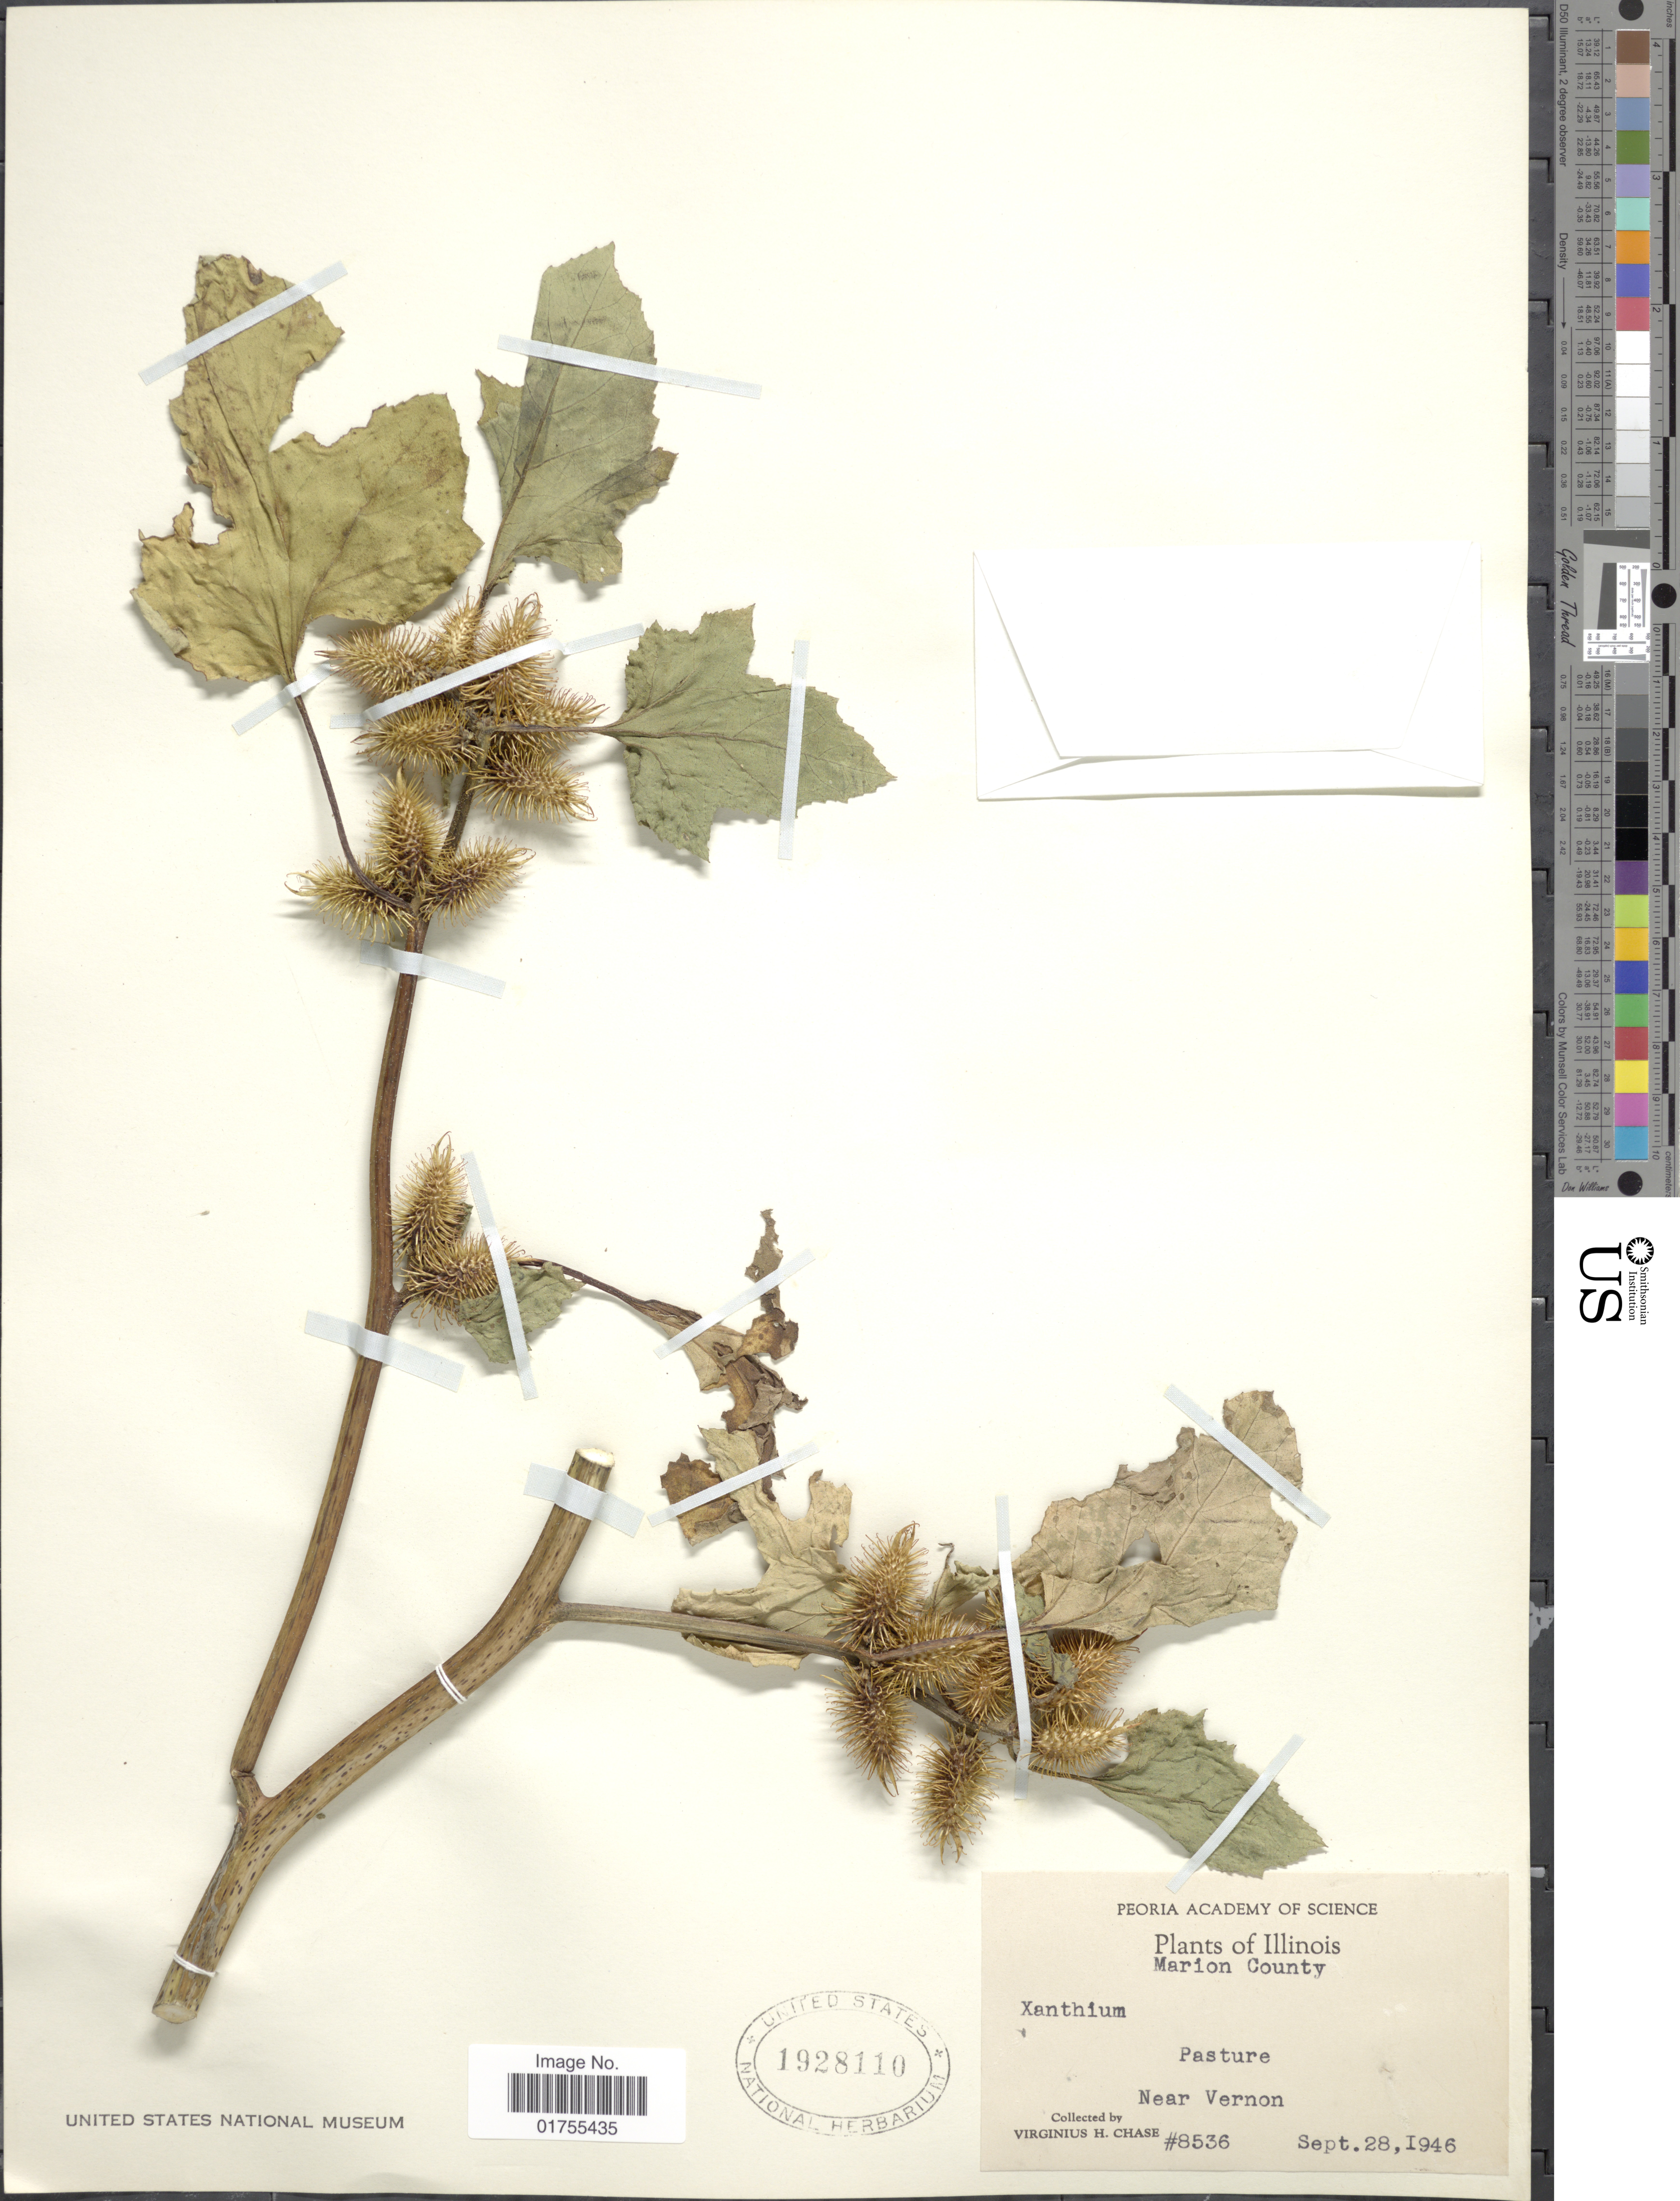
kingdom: Plantae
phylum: Tracheophyta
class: Magnoliopsida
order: Asterales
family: Asteraceae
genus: Xanthium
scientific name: Xanthium sp.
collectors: V. H. Chase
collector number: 8536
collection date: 1946-09-28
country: United States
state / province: Illinois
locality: Marion County, Pasture, near Vernon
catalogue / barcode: US 1928110